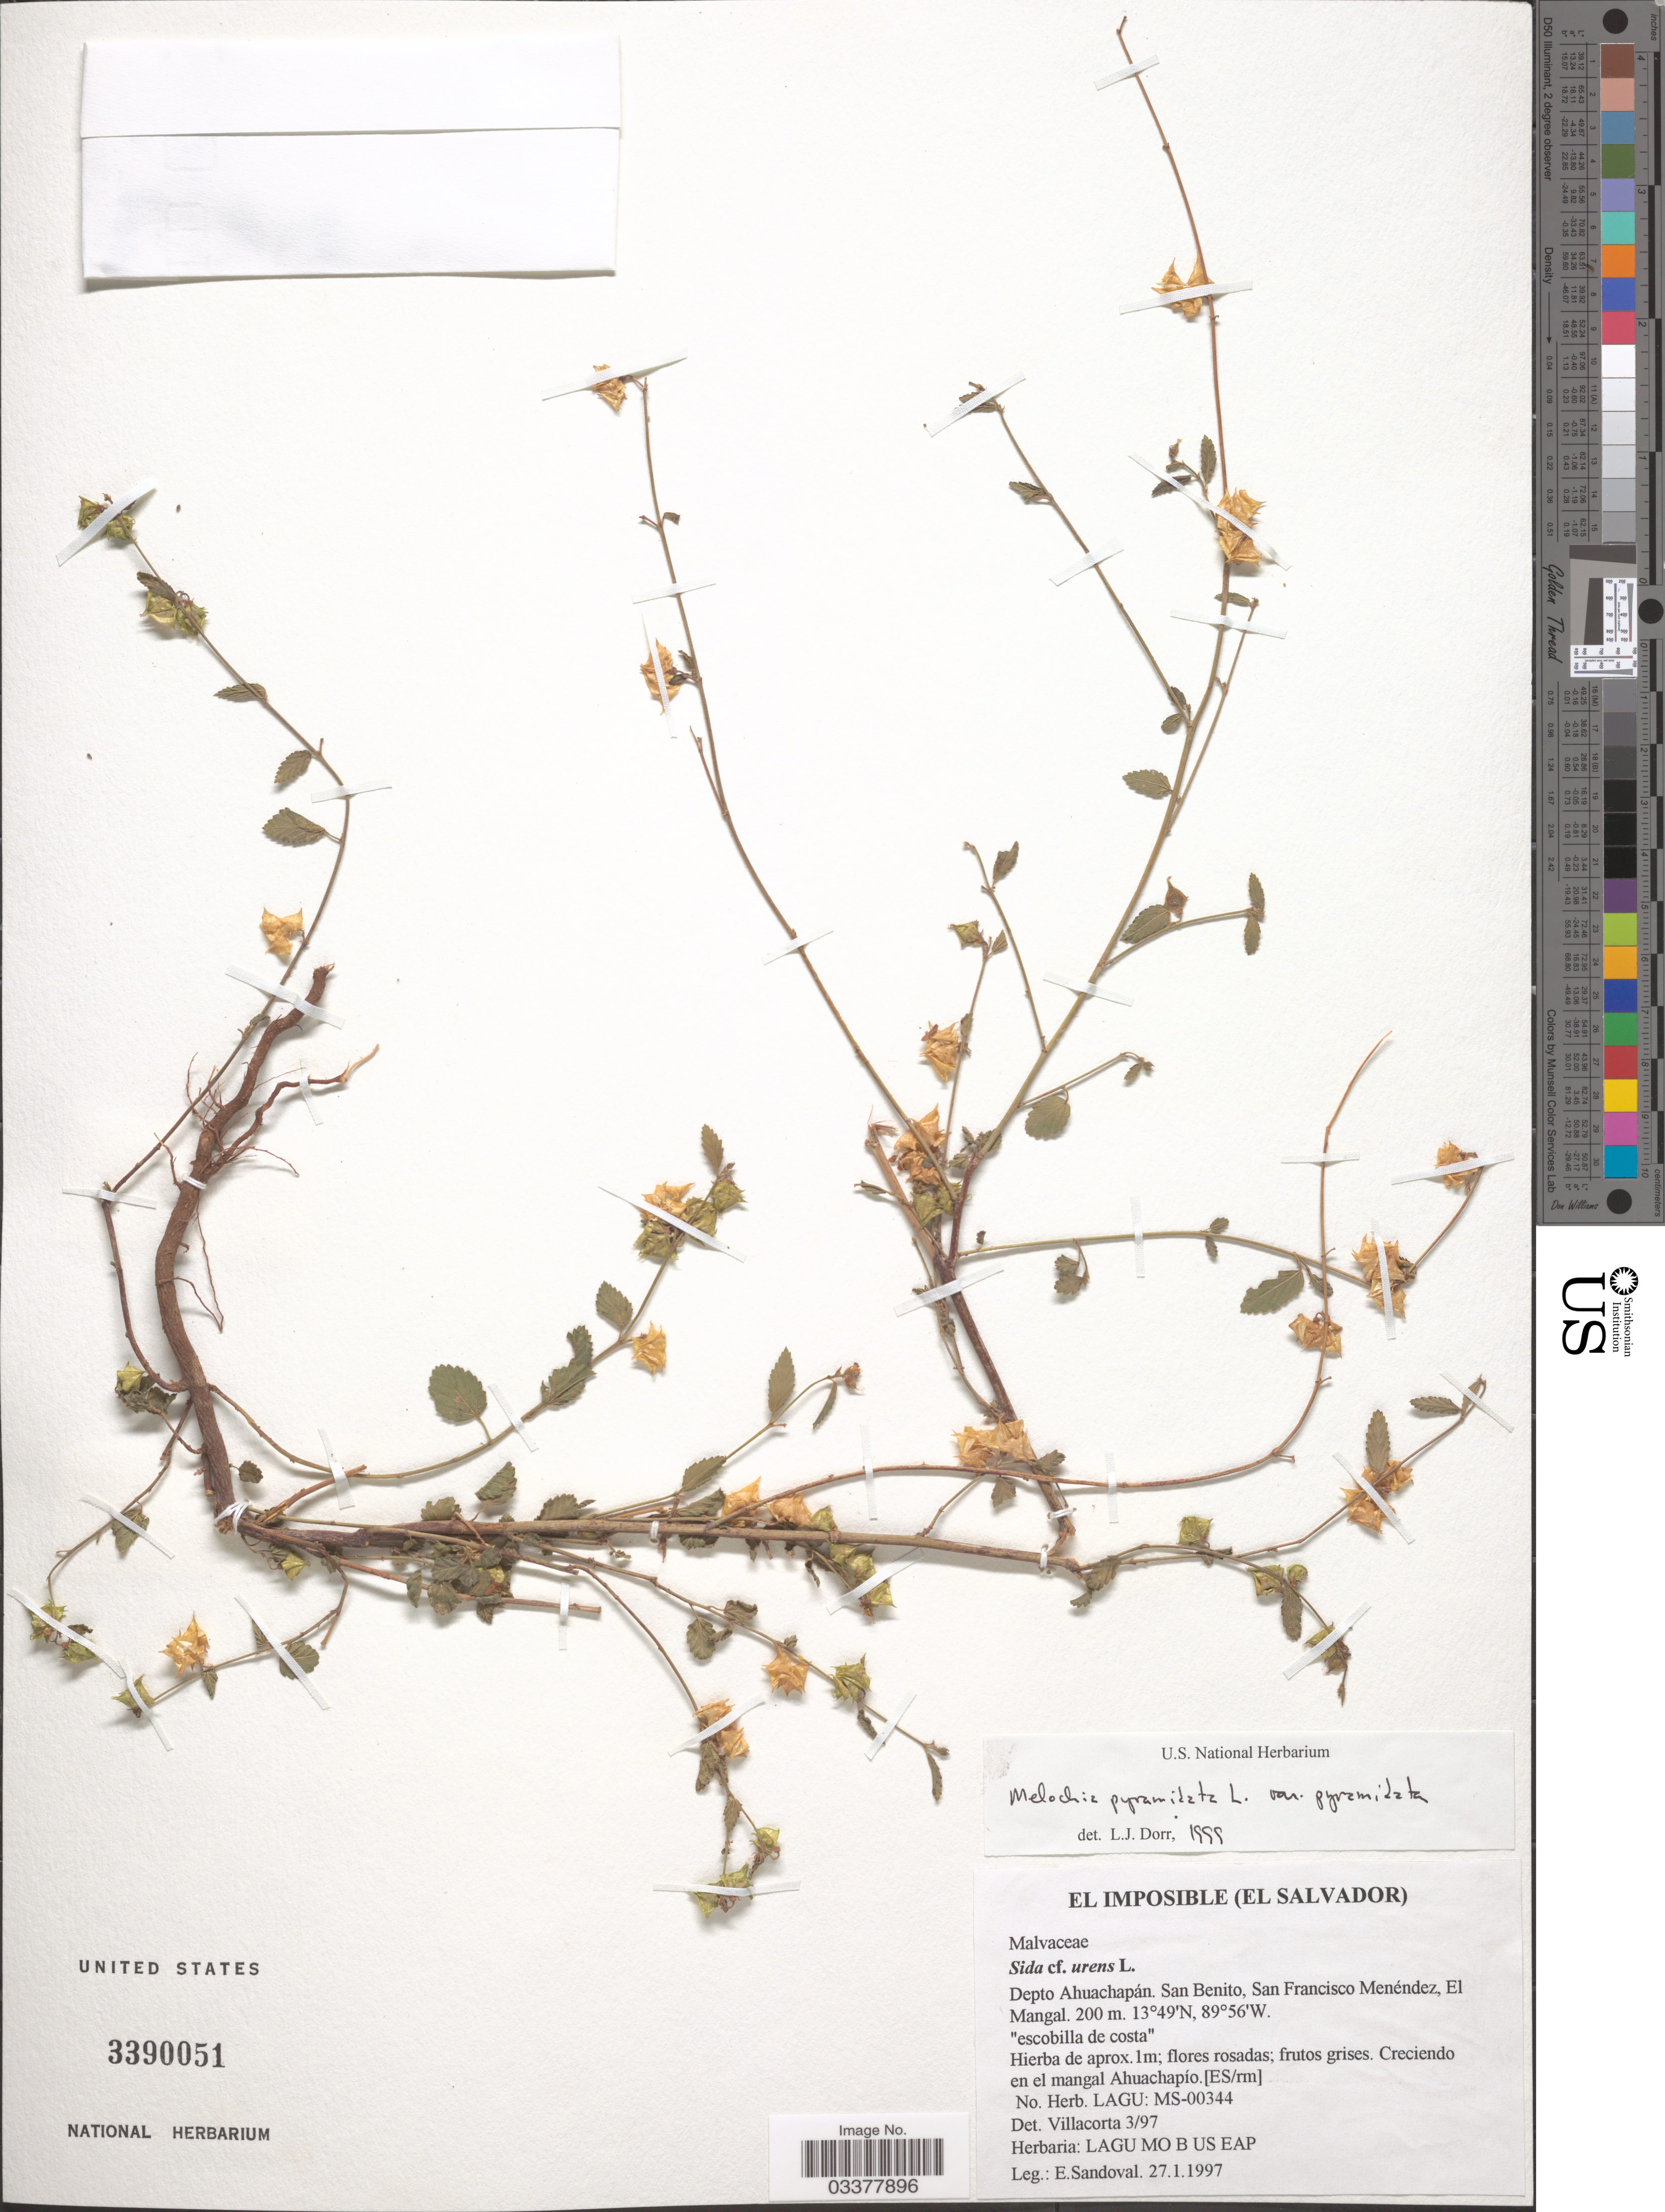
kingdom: Plantae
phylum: Tracheophyta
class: Magnoliopsida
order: Malvales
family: Malvaceae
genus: Melochia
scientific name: Melochia pyramidata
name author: L.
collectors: E. Sandoval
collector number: MS-00344?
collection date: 1997-01-27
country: El Salvador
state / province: Ahuachapan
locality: El Imposible. Depto Ahuachapán. San Benito, San Francisco Menéndez, El Mangal.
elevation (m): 200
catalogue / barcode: US 3390051